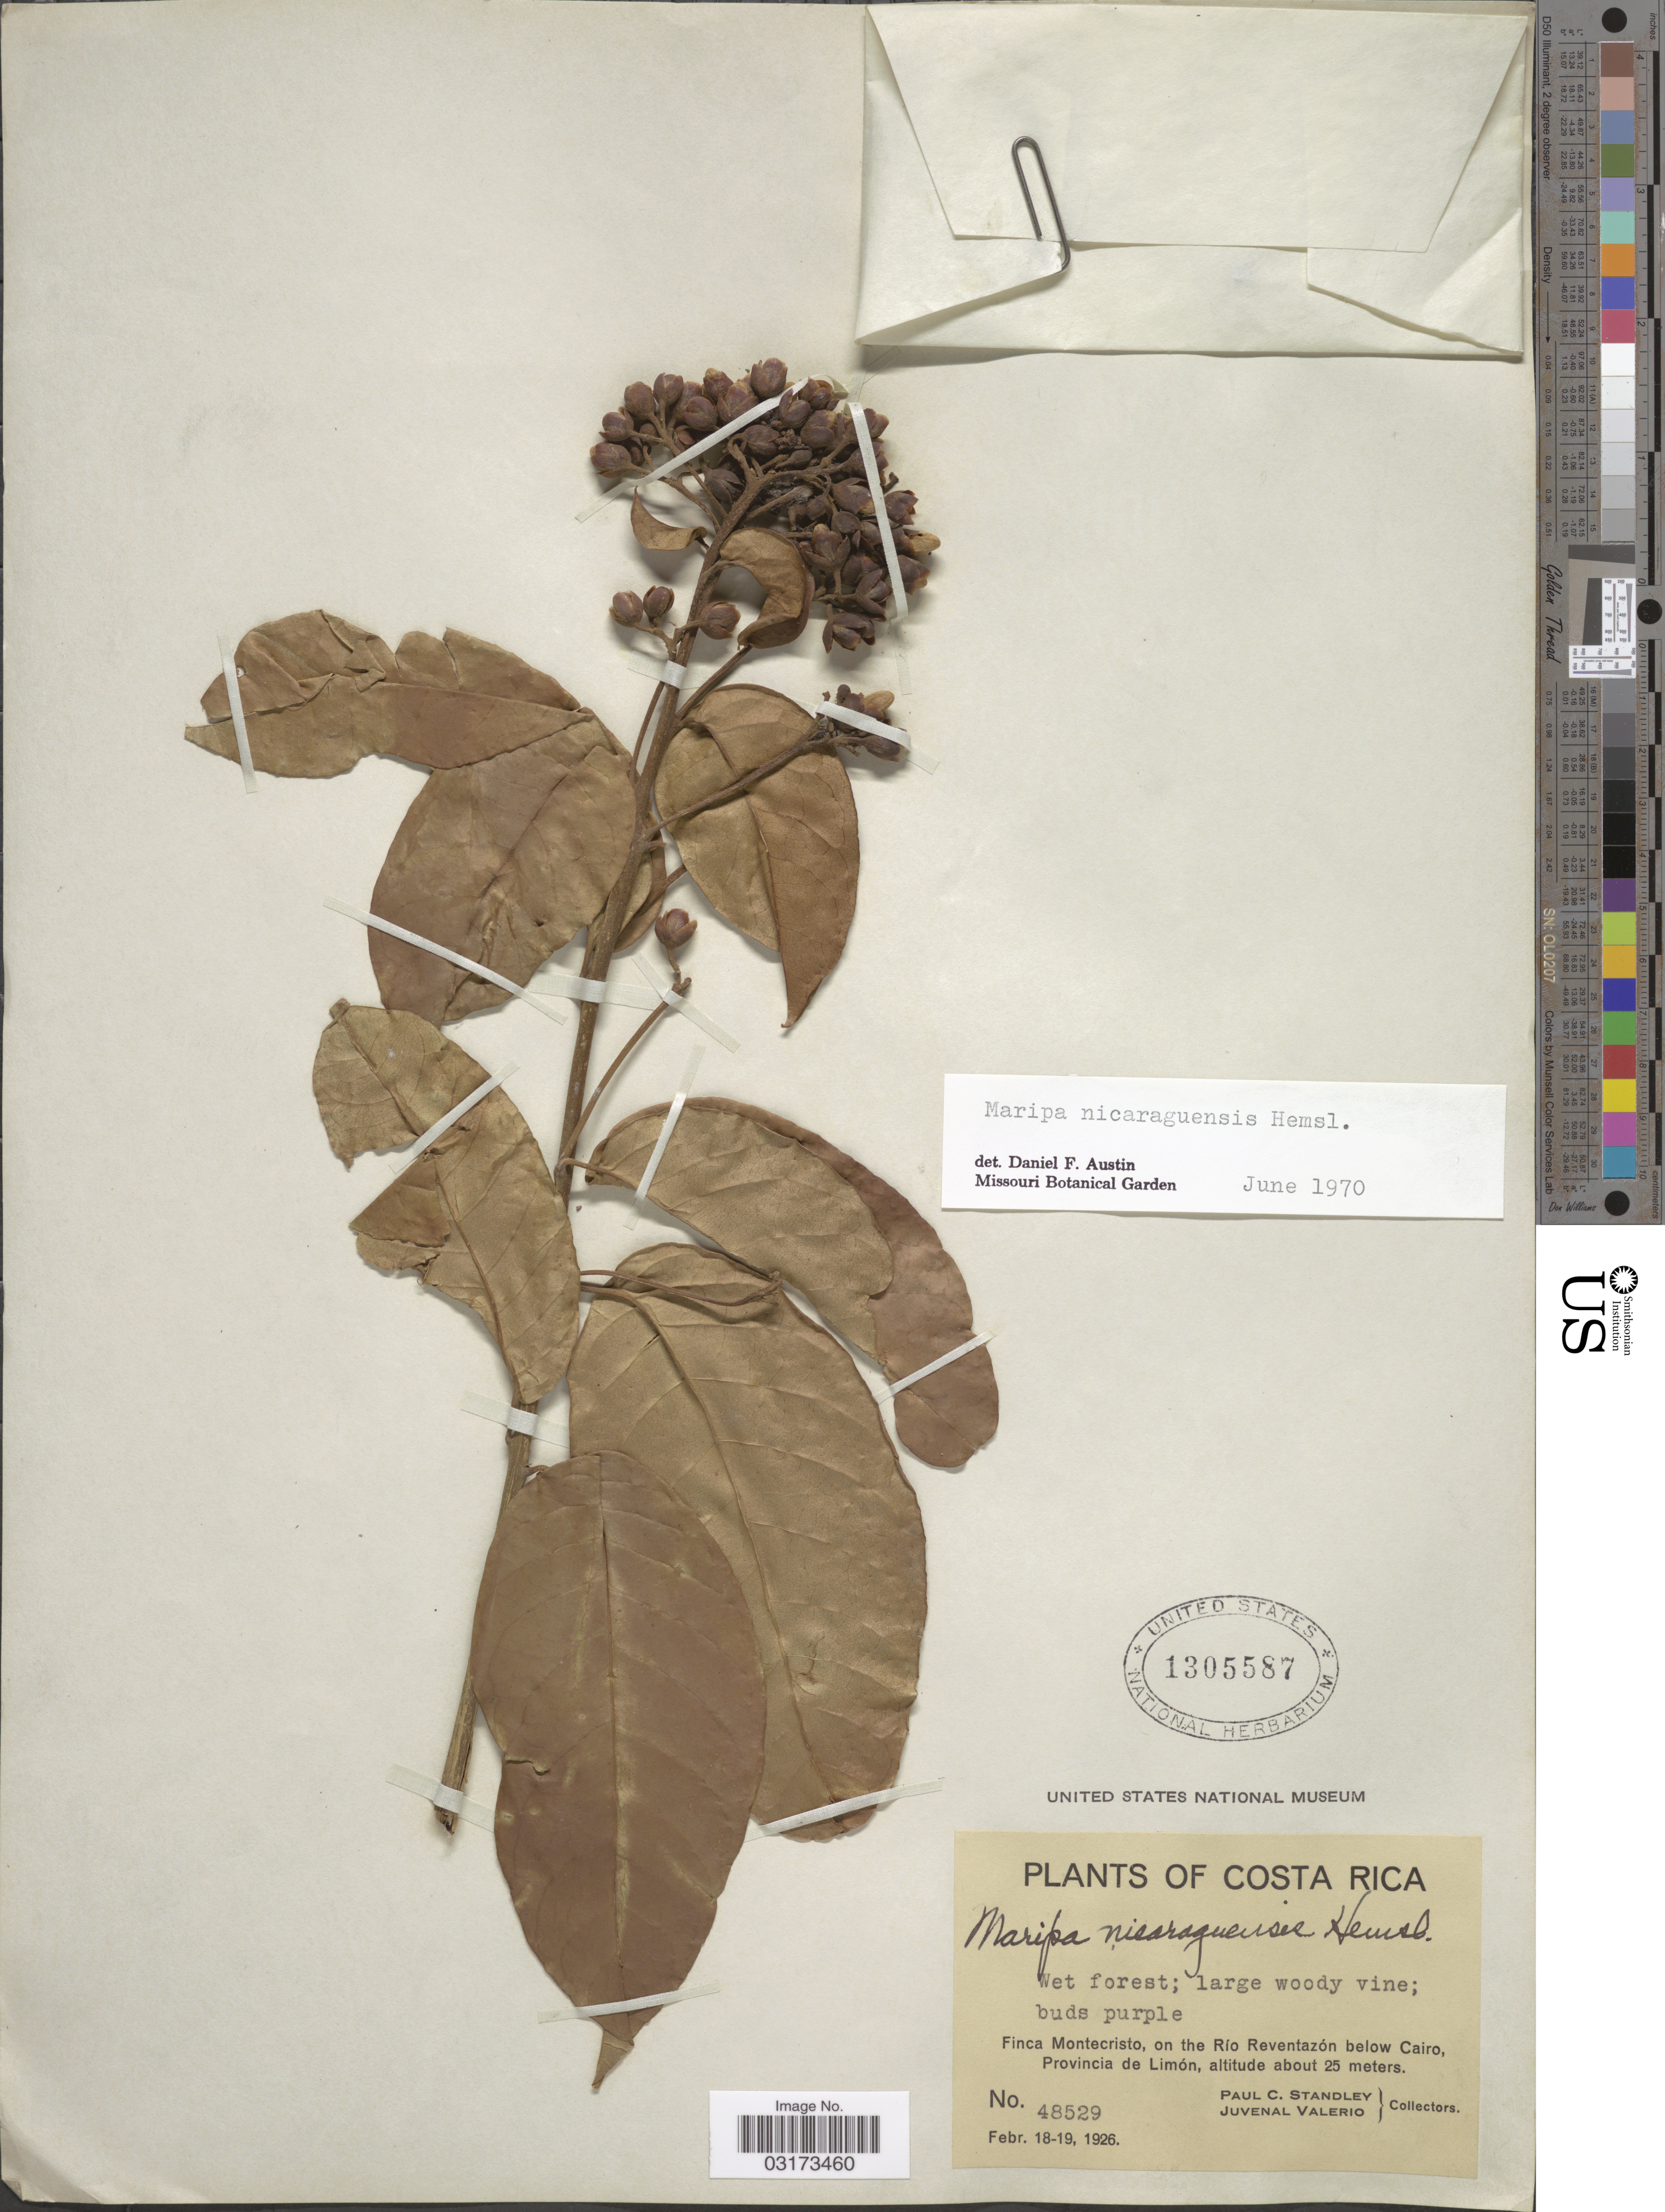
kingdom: Plantae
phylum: Tracheophyta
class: Magnoliopsida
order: Solanales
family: Convolvulaceae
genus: Maripa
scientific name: Maripa nicaraguensis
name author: Hemsl.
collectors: P. C. Standley & J. Valerio R.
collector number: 48529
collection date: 1926-02-18/1926-02-19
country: Costa Rica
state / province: Limón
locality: Finca Montecristo, on the Río Reventazón below Cairo, Provincia de Limón.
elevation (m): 25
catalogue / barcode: US 1305587